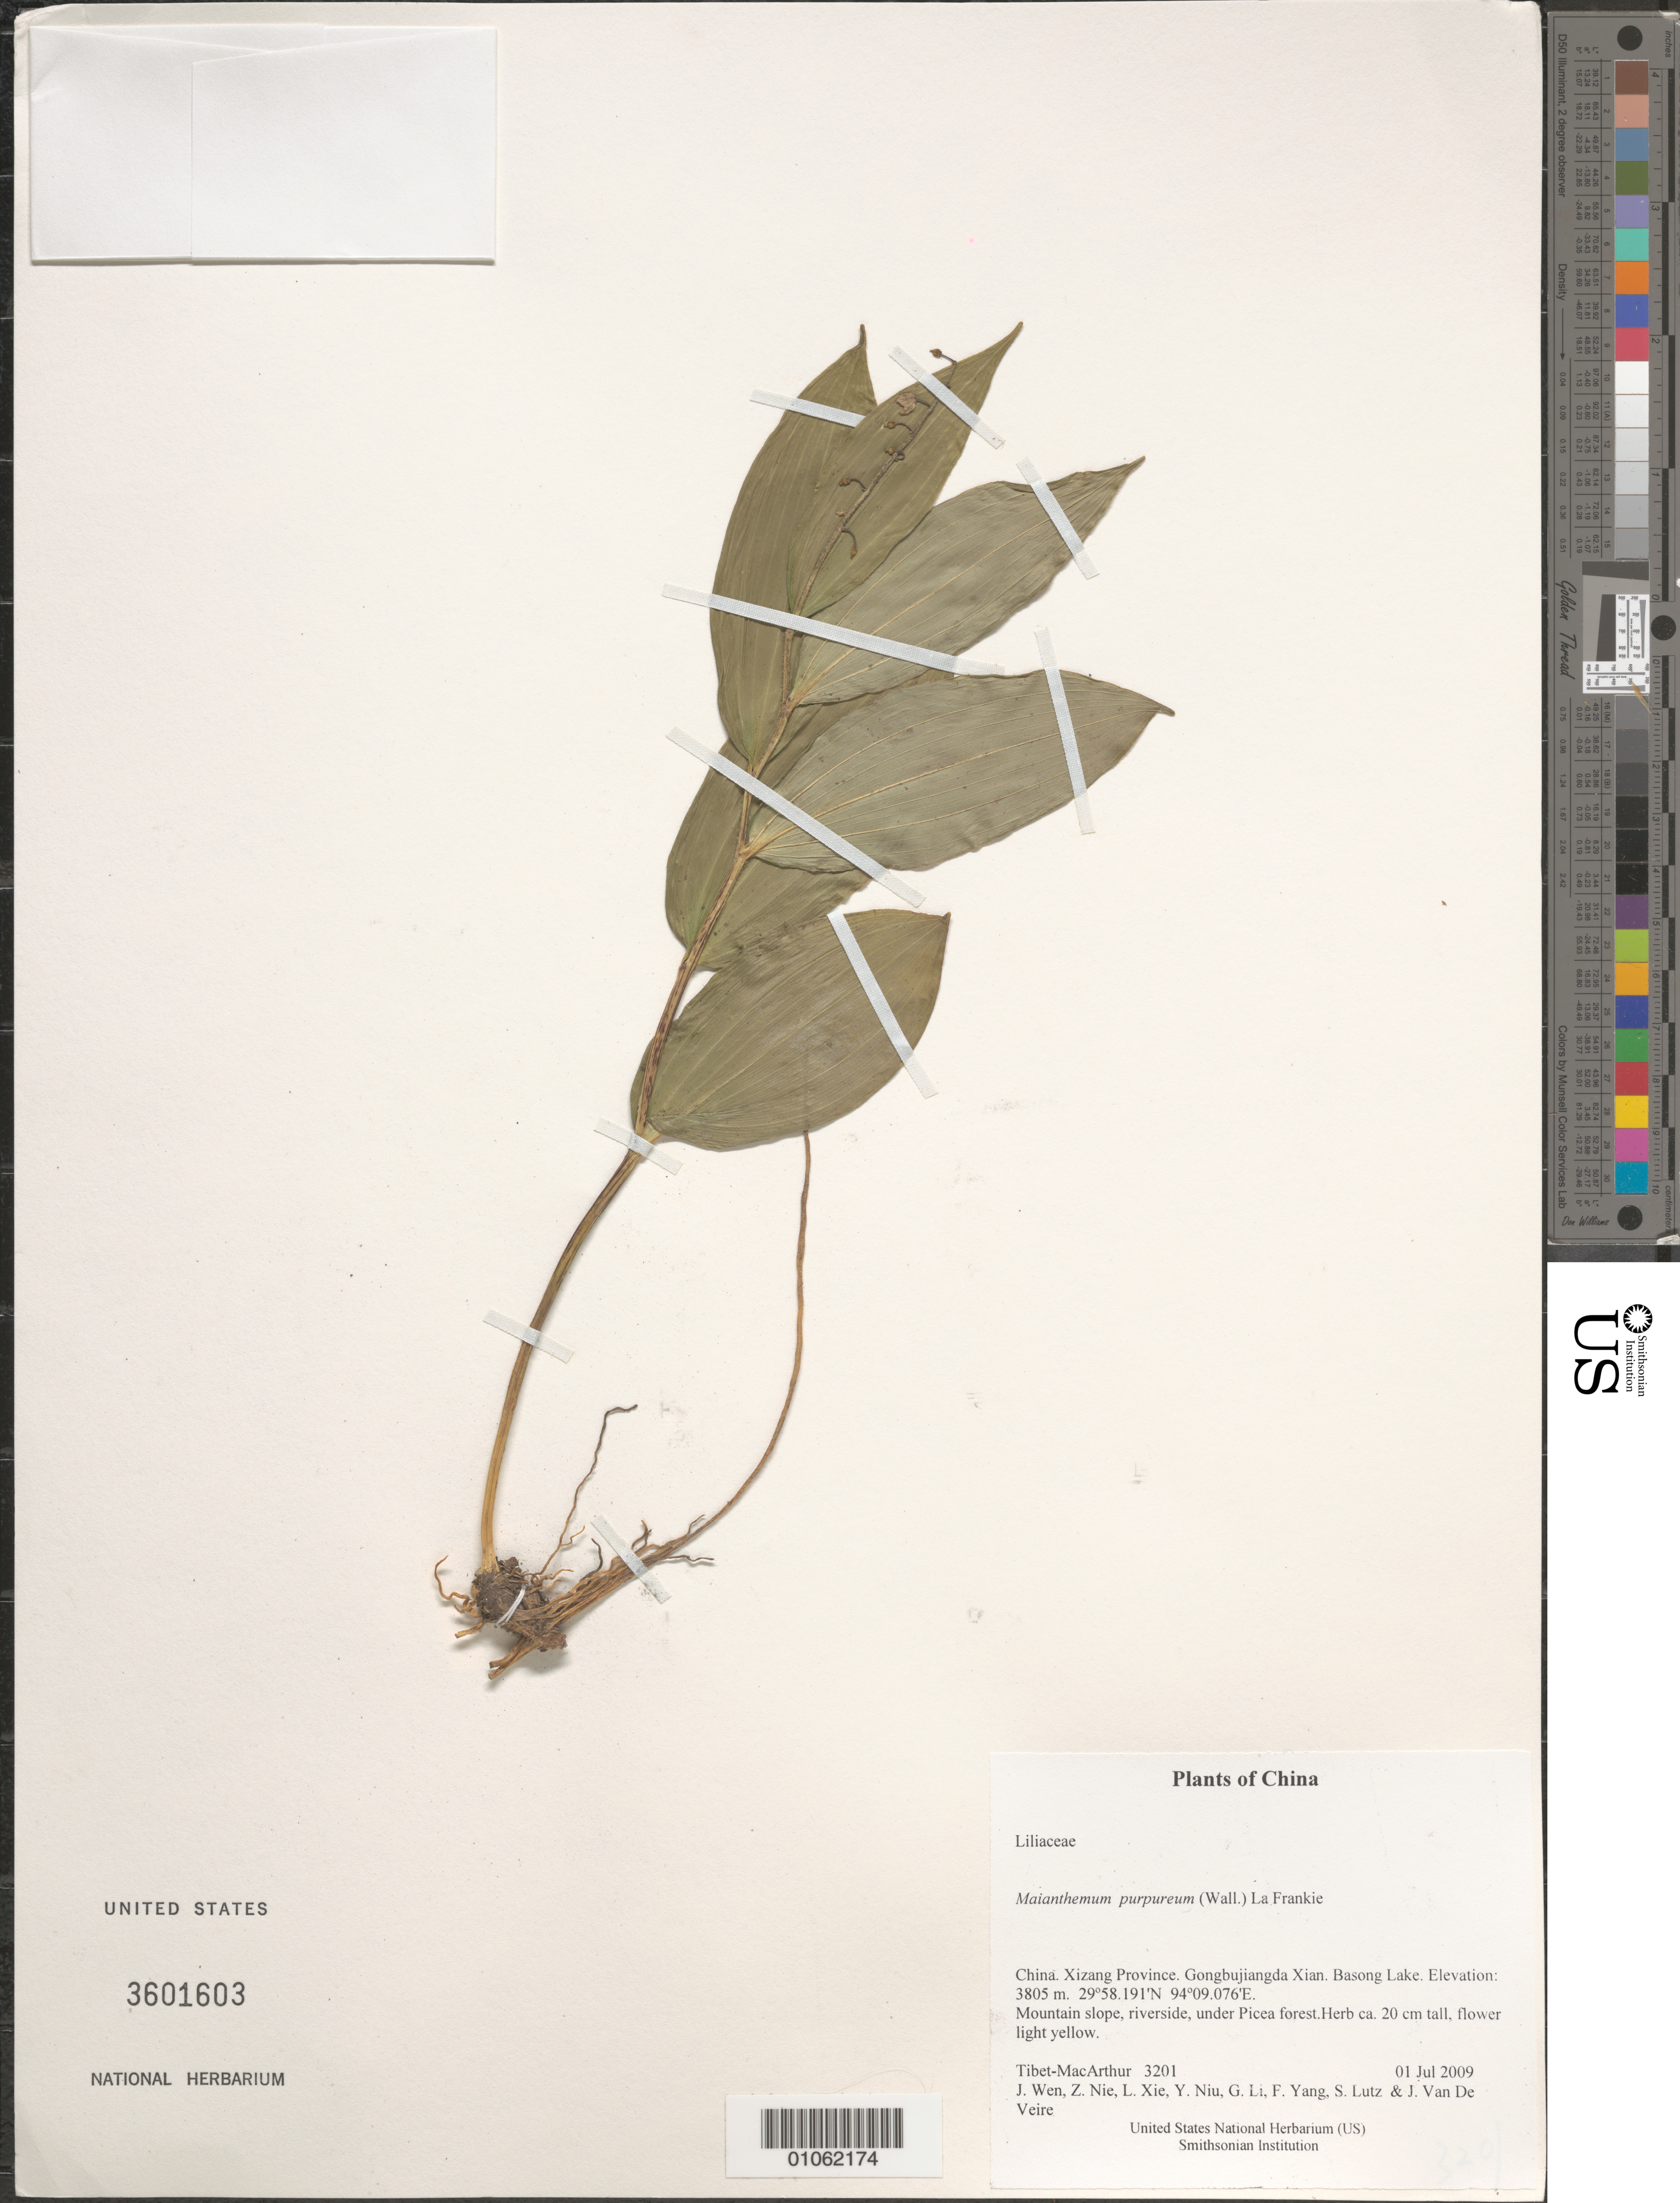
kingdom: Plantae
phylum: Tracheophyta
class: Liliopsida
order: Asparagales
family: Asparagaceae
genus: Maianthemum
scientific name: Maianthemum purpureum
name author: (Wall.) LaFrankie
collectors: Tibet-MacArthur, J. Wen, Z. Nie, L. Xie, Y. Niu, G. Li, F. Yang, S. Lutz & J. Van De Veire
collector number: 3201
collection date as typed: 01 Jul 2009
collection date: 2009-07-01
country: China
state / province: Xizang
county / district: Gongbujiangda Xian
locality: Basong Lake.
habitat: Mountain slope, riverside, under Picea forest.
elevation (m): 3805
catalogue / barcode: US 3601603